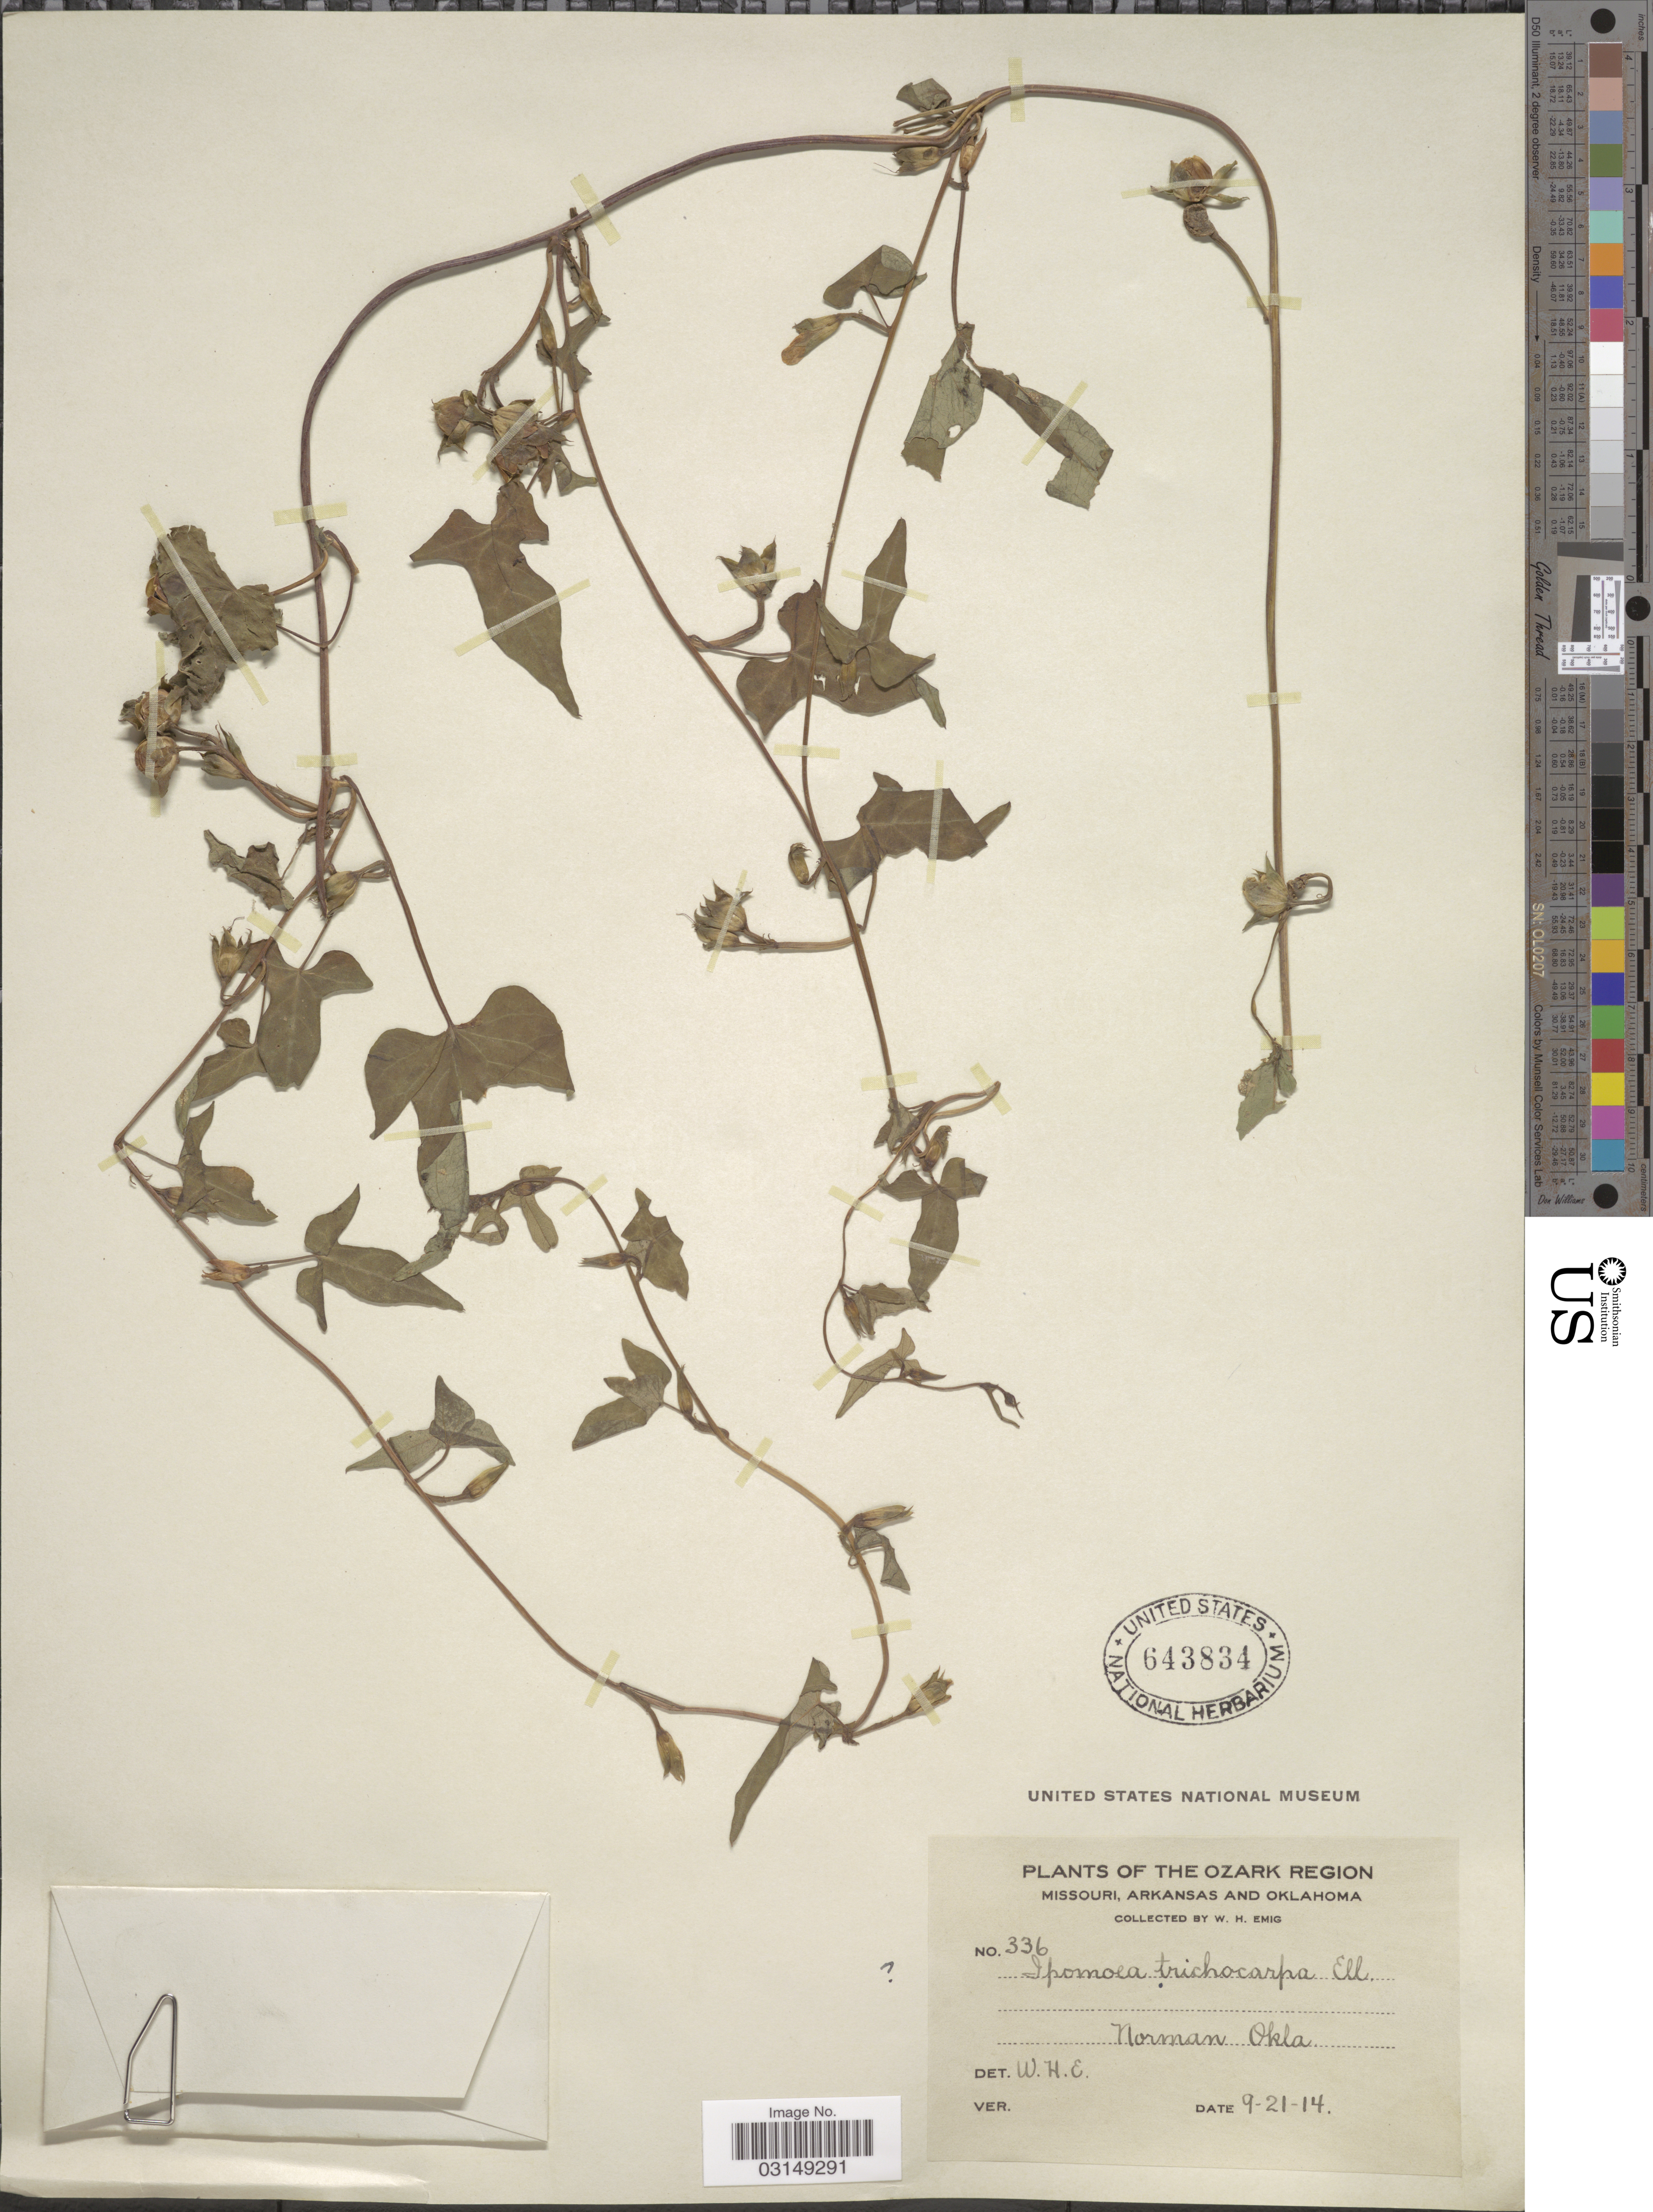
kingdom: Plantae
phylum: Tracheophyta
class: Magnoliopsida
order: Solanales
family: Convolvulaceae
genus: Ipomoea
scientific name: Ipomoea trichocarpa var. trichocarpa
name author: Elliott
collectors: W. H. Emig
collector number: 336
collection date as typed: Transcribed d/m/y: 21/9/14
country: United States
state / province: Oklahoma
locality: The Ozark Region. Norman Okla.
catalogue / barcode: US 643834